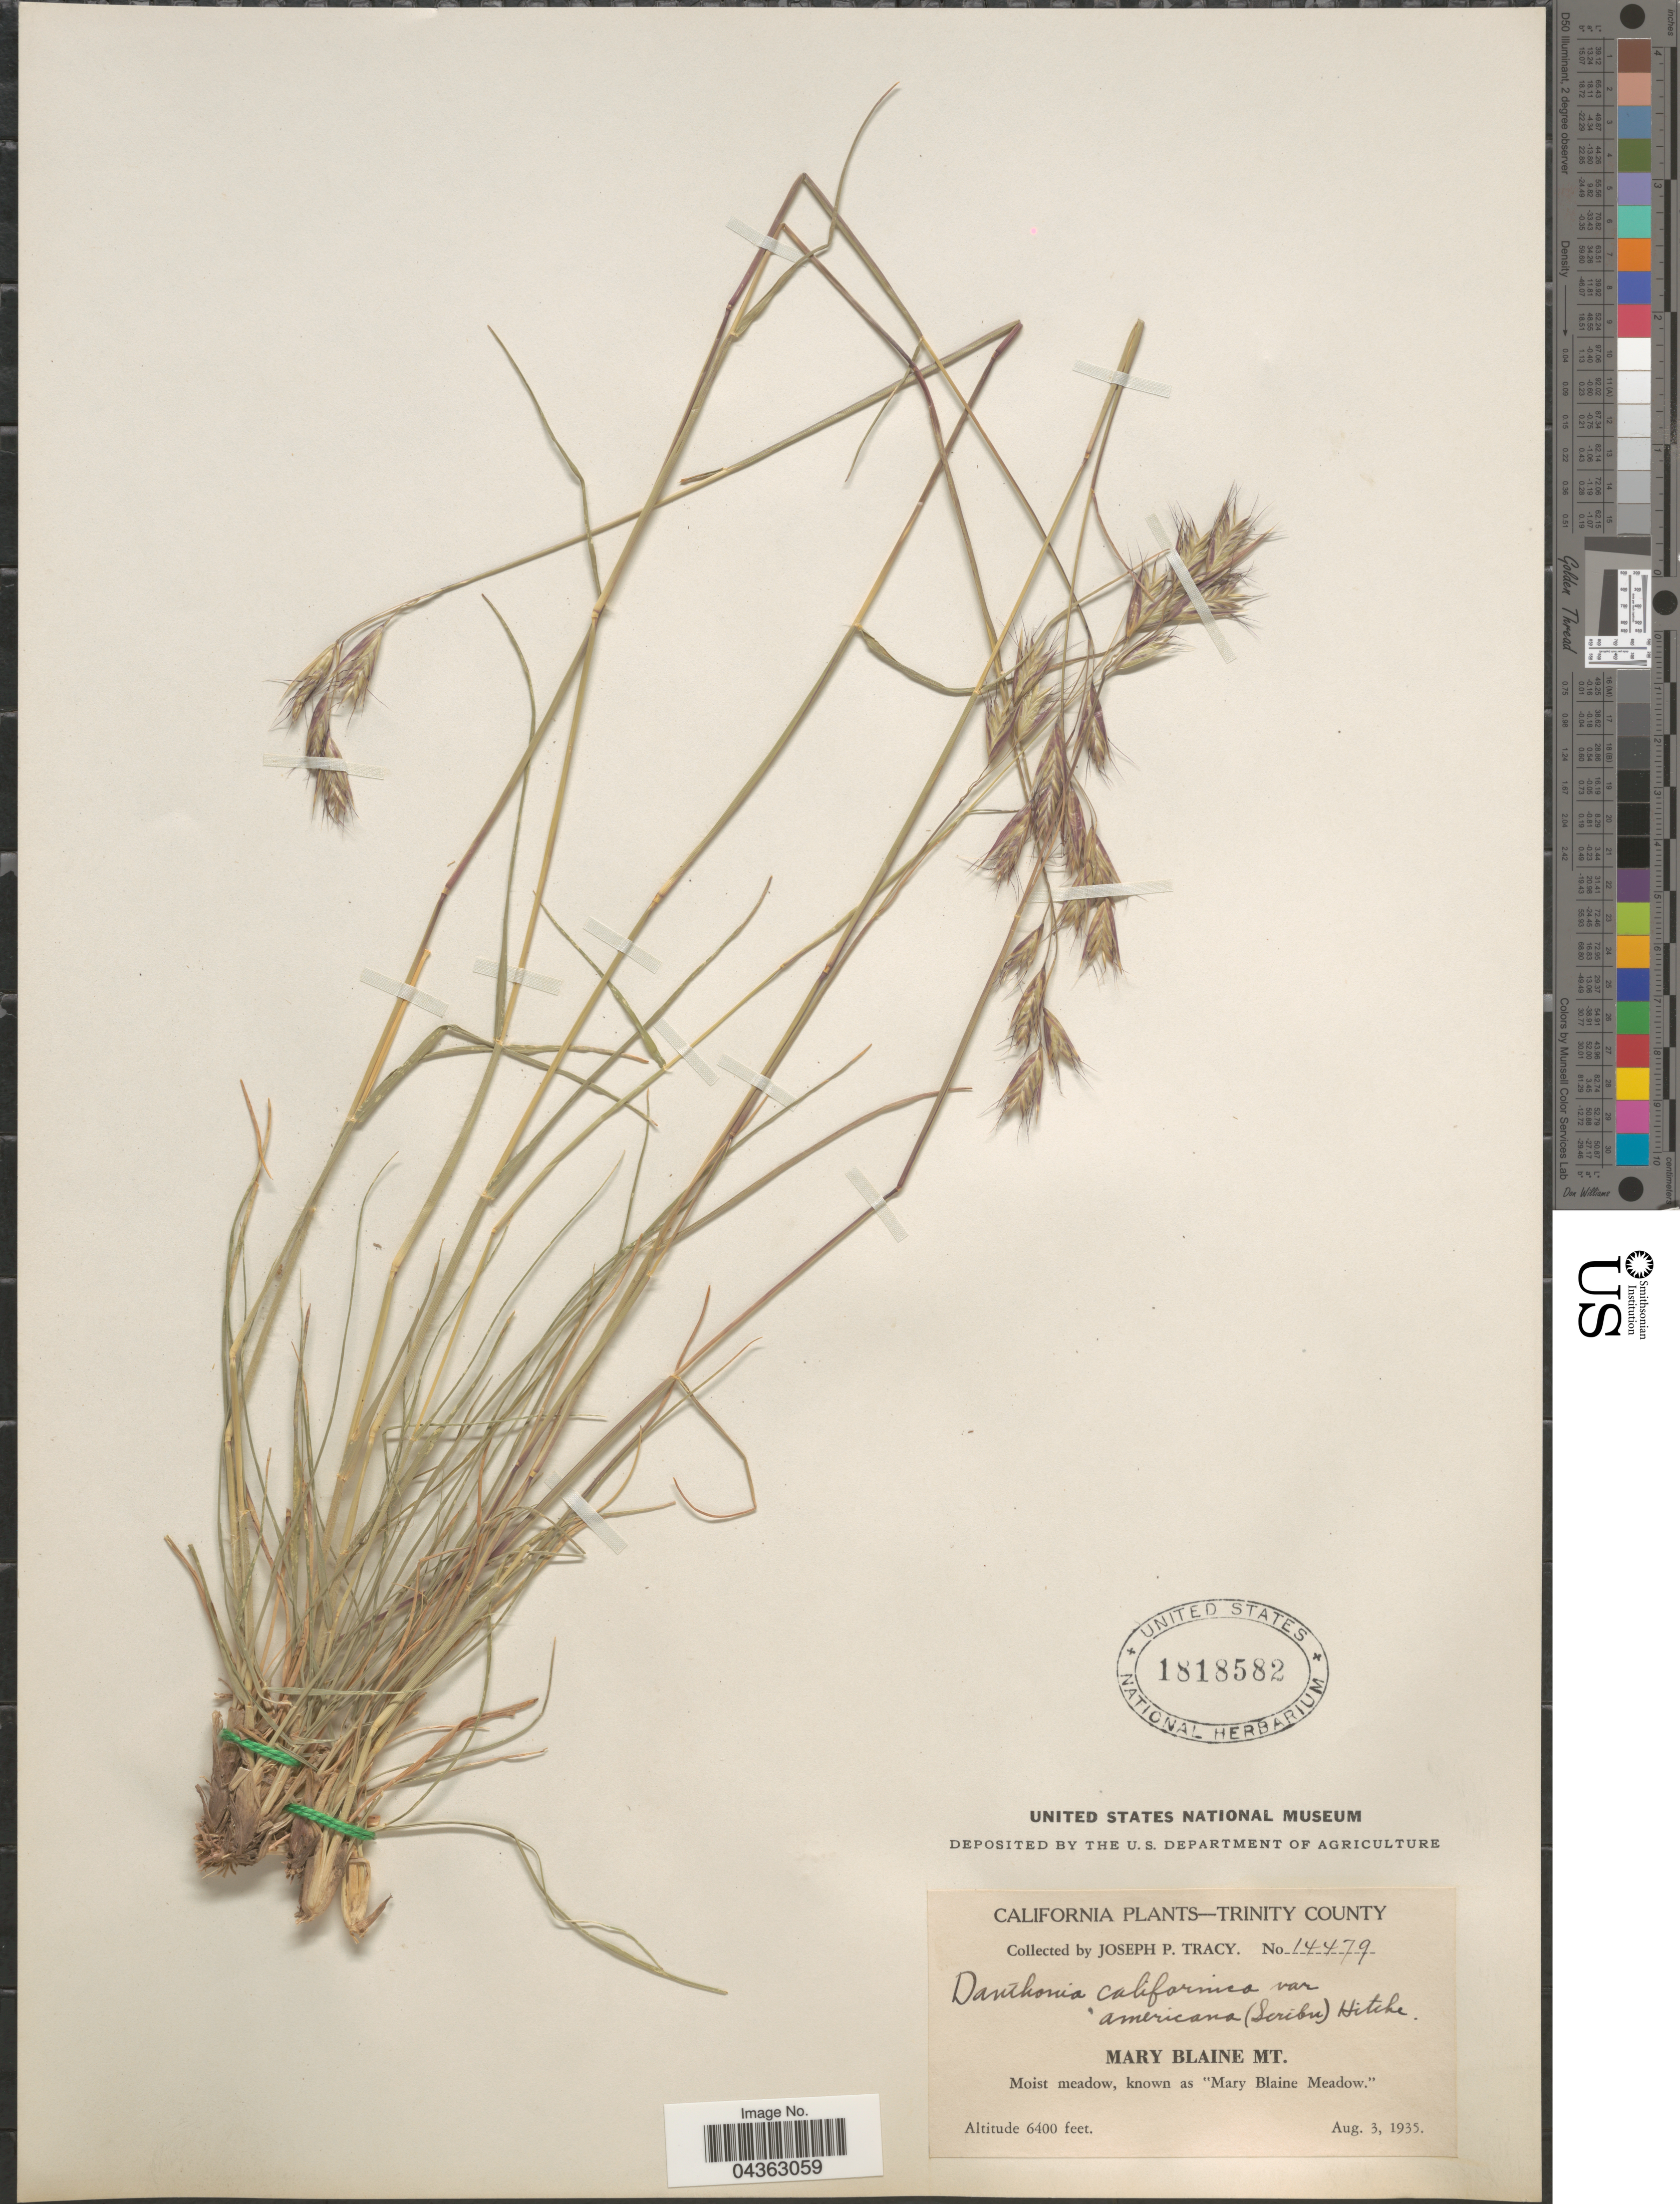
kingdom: Plantae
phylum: Tracheophyta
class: Liliopsida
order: Poales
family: Poaceae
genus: Danthonia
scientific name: Danthonia californica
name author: Bol.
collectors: J. Tracy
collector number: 14479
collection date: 1935-08-03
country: United States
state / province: California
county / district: Trinity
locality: Trinity County. Mary Blaine Mt. Moist meadow, known as "Mary Blaine Meadow."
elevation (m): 1951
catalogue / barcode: US 1818582